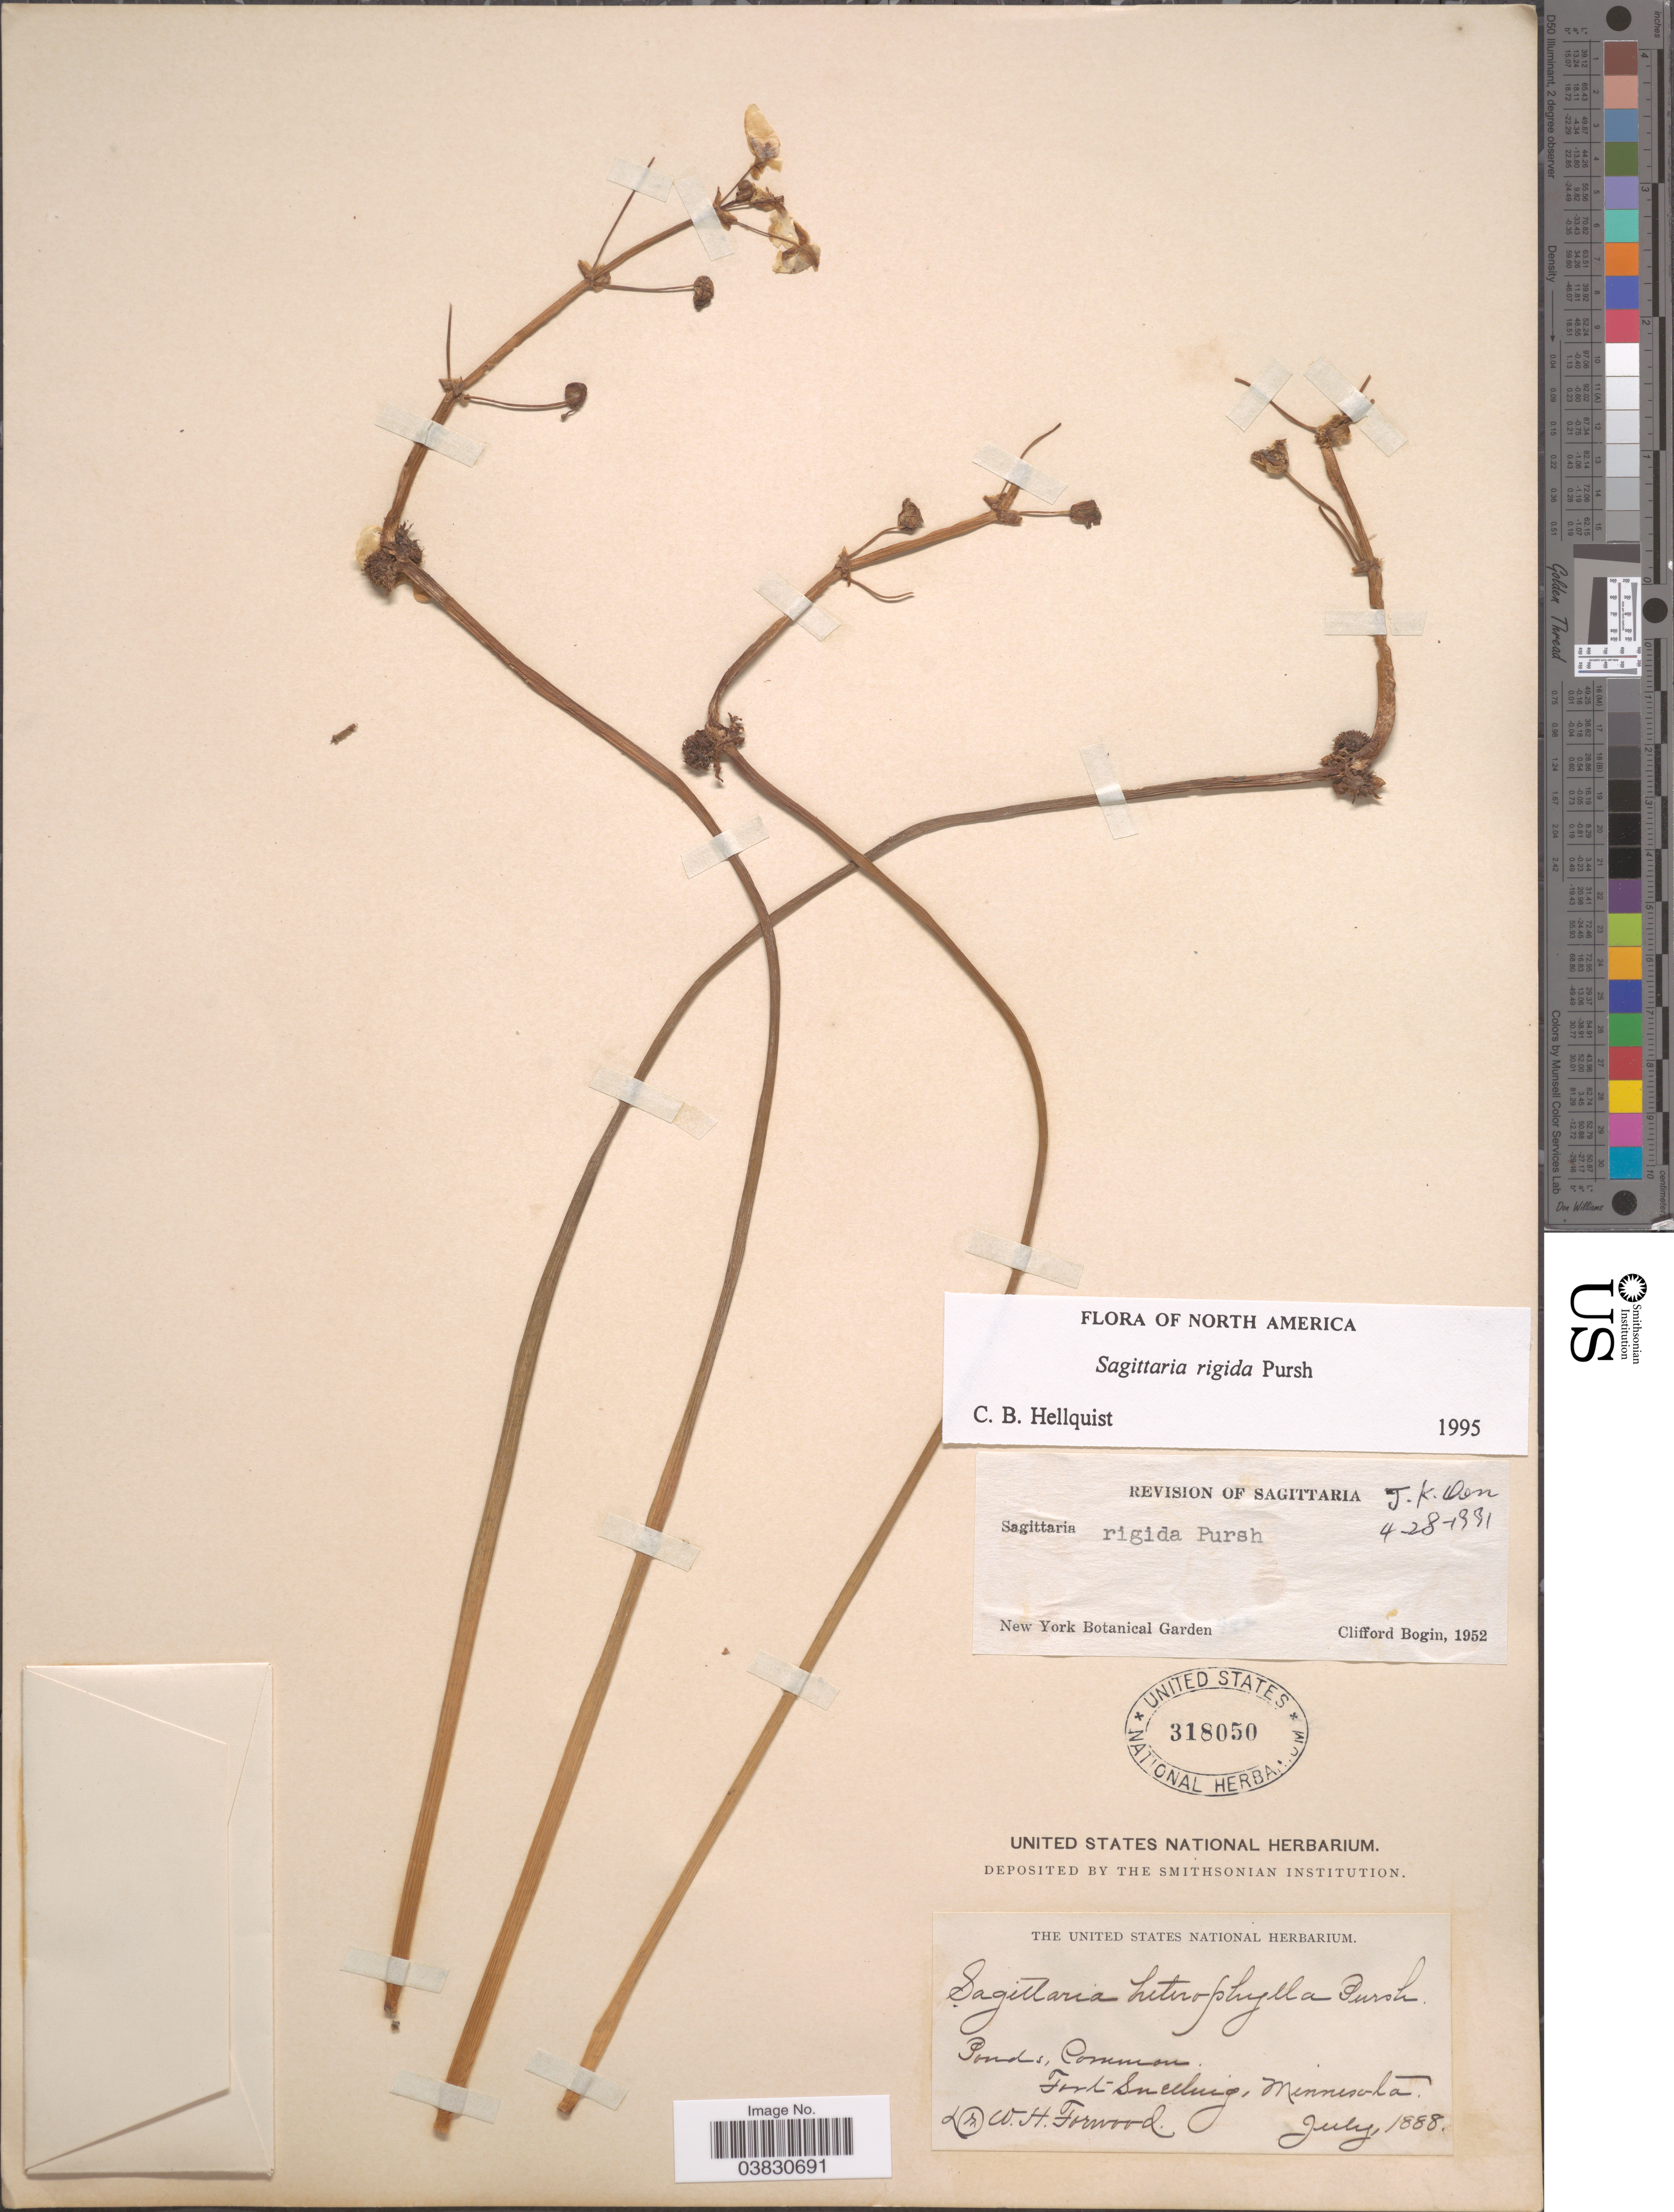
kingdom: Plantae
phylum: Tracheophyta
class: Liliopsida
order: Alismatales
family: Alismataceae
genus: Sagittaria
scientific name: Sagittaria rigida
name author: Pursh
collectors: W. Forwood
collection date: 1888-07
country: United States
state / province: Minnesota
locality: Fort Snelling.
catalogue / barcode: US 318050